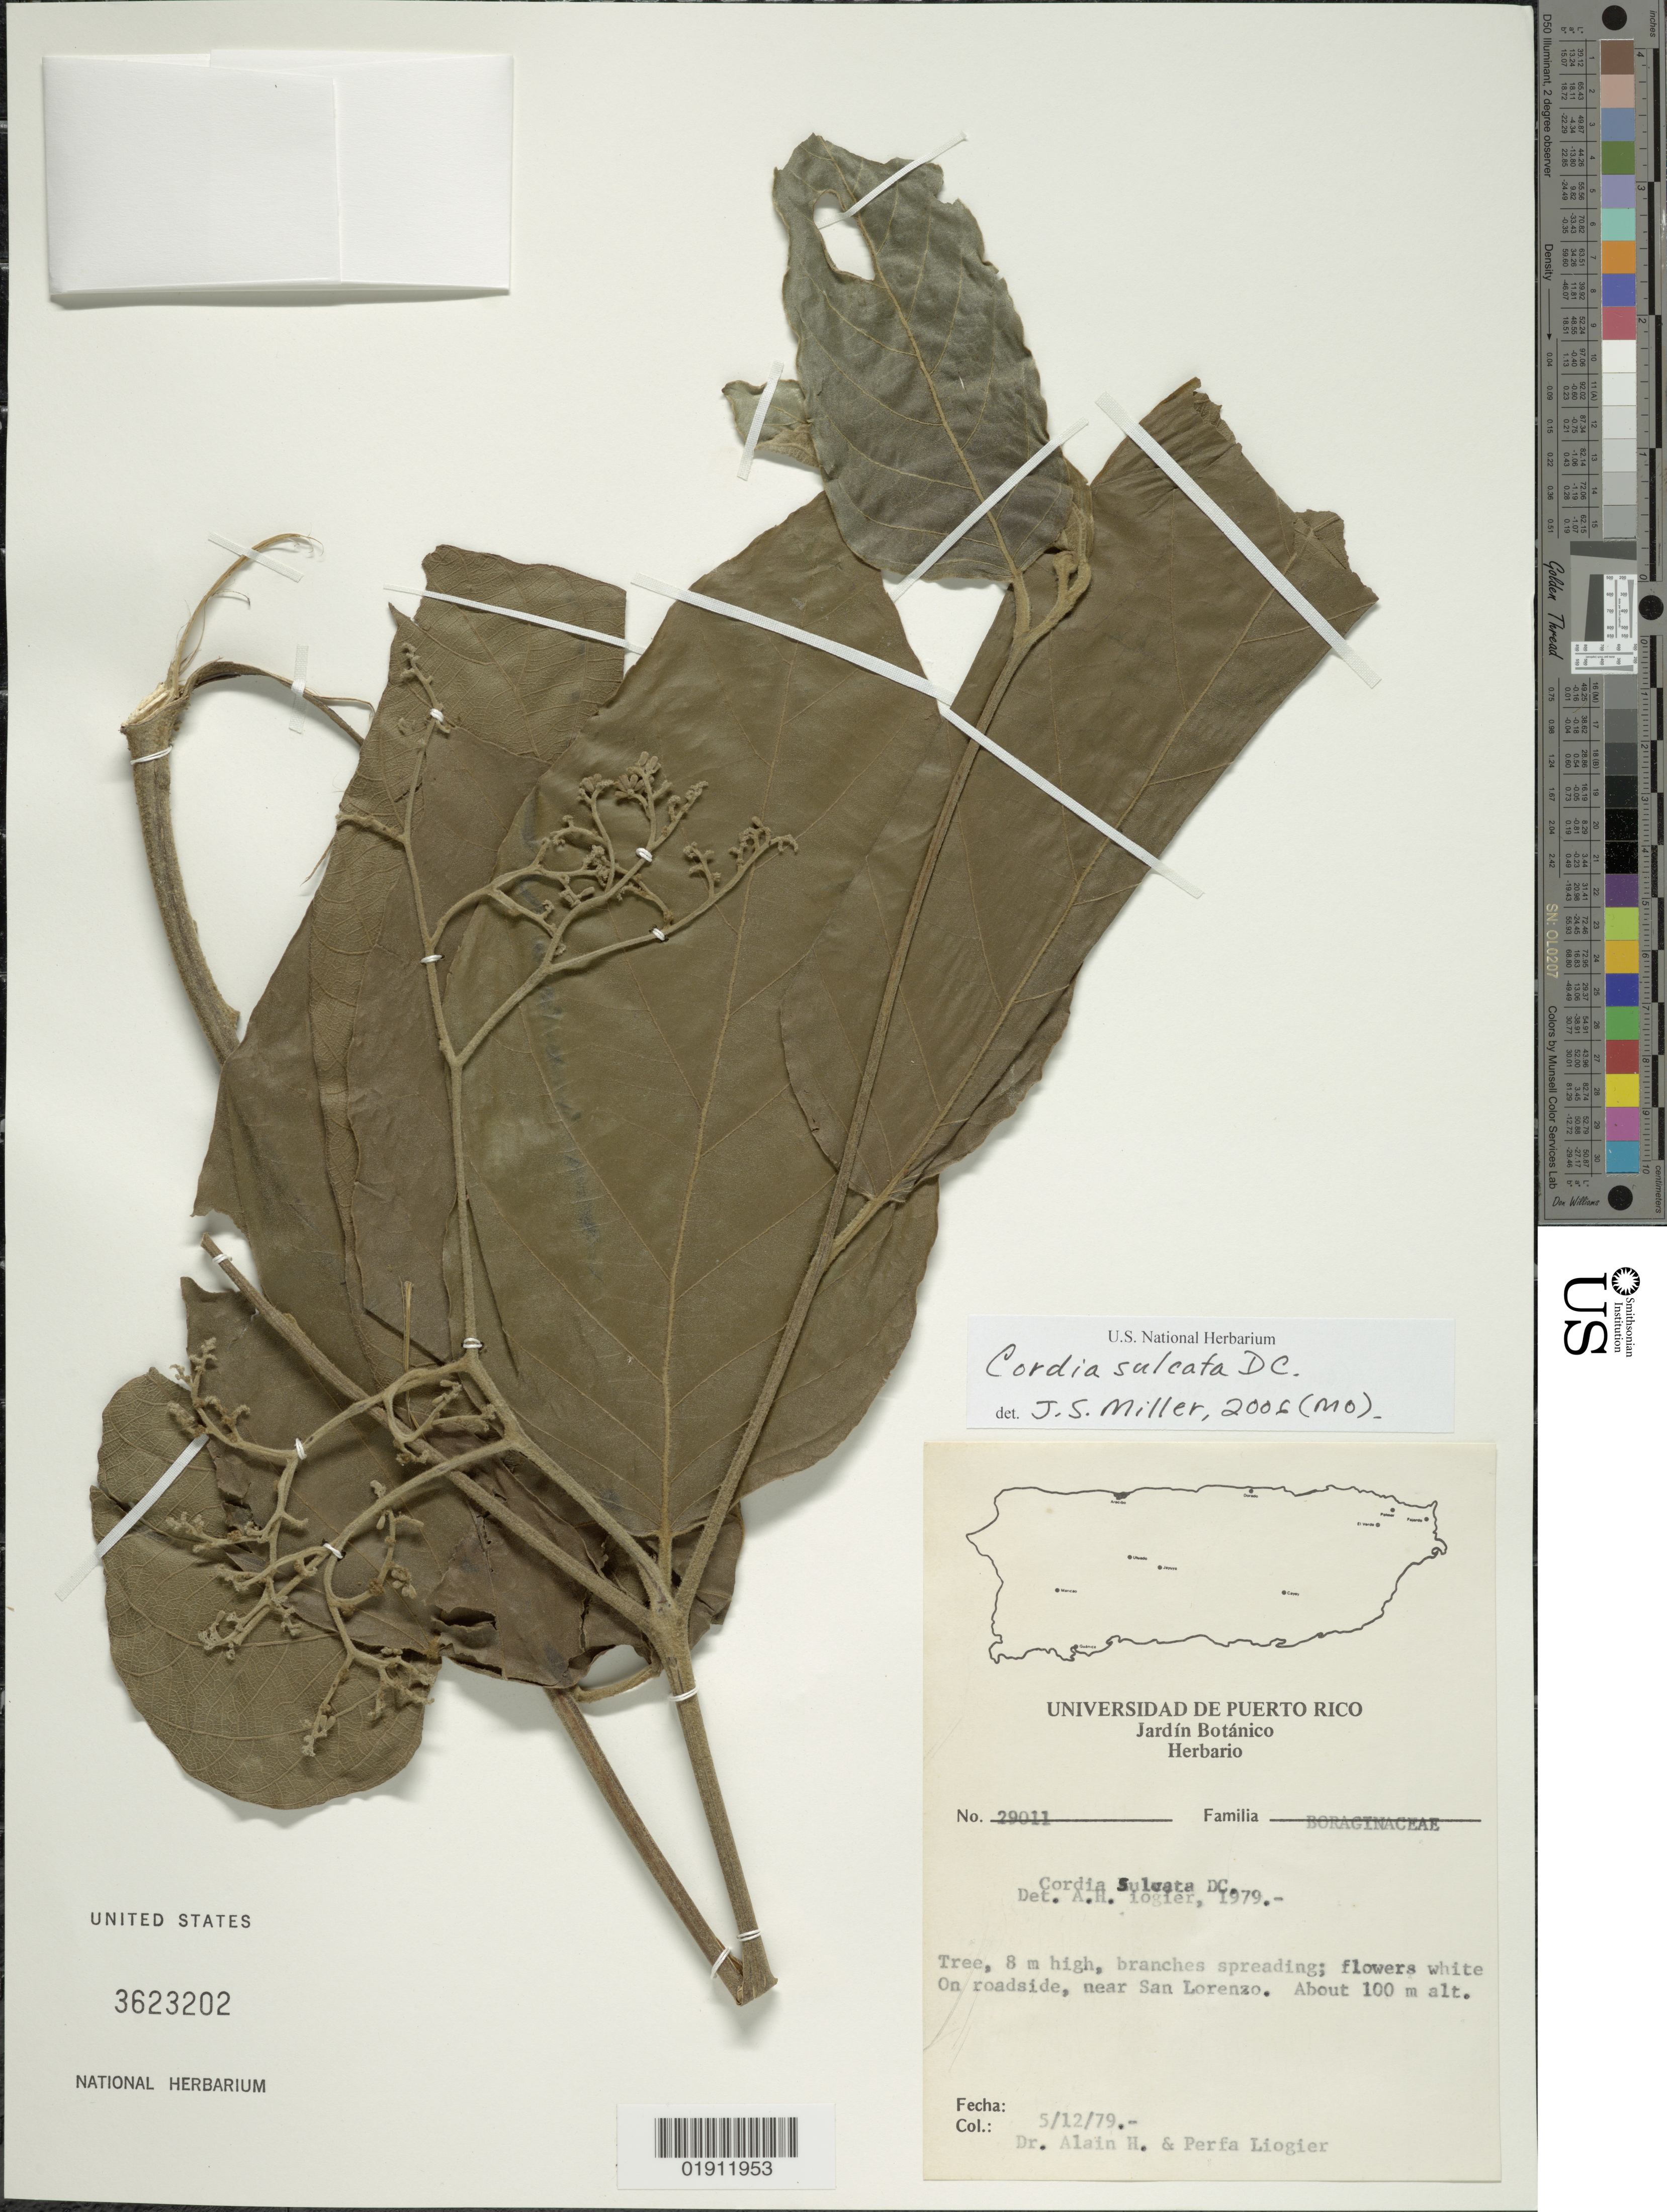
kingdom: Plantae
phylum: Tracheophyta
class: Magnoliopsida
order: Boraginales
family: Cordiaceae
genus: Cordia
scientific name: Cordia sulcata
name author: DC.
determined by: Miller, J. S.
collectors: A. H. Liogier & M. P. Liogier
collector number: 29011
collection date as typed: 5/12/79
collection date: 1979-05-12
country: Puerto Rico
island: Puerto Rico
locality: San Lorenzo, near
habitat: On roadside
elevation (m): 100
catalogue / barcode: US 3623202